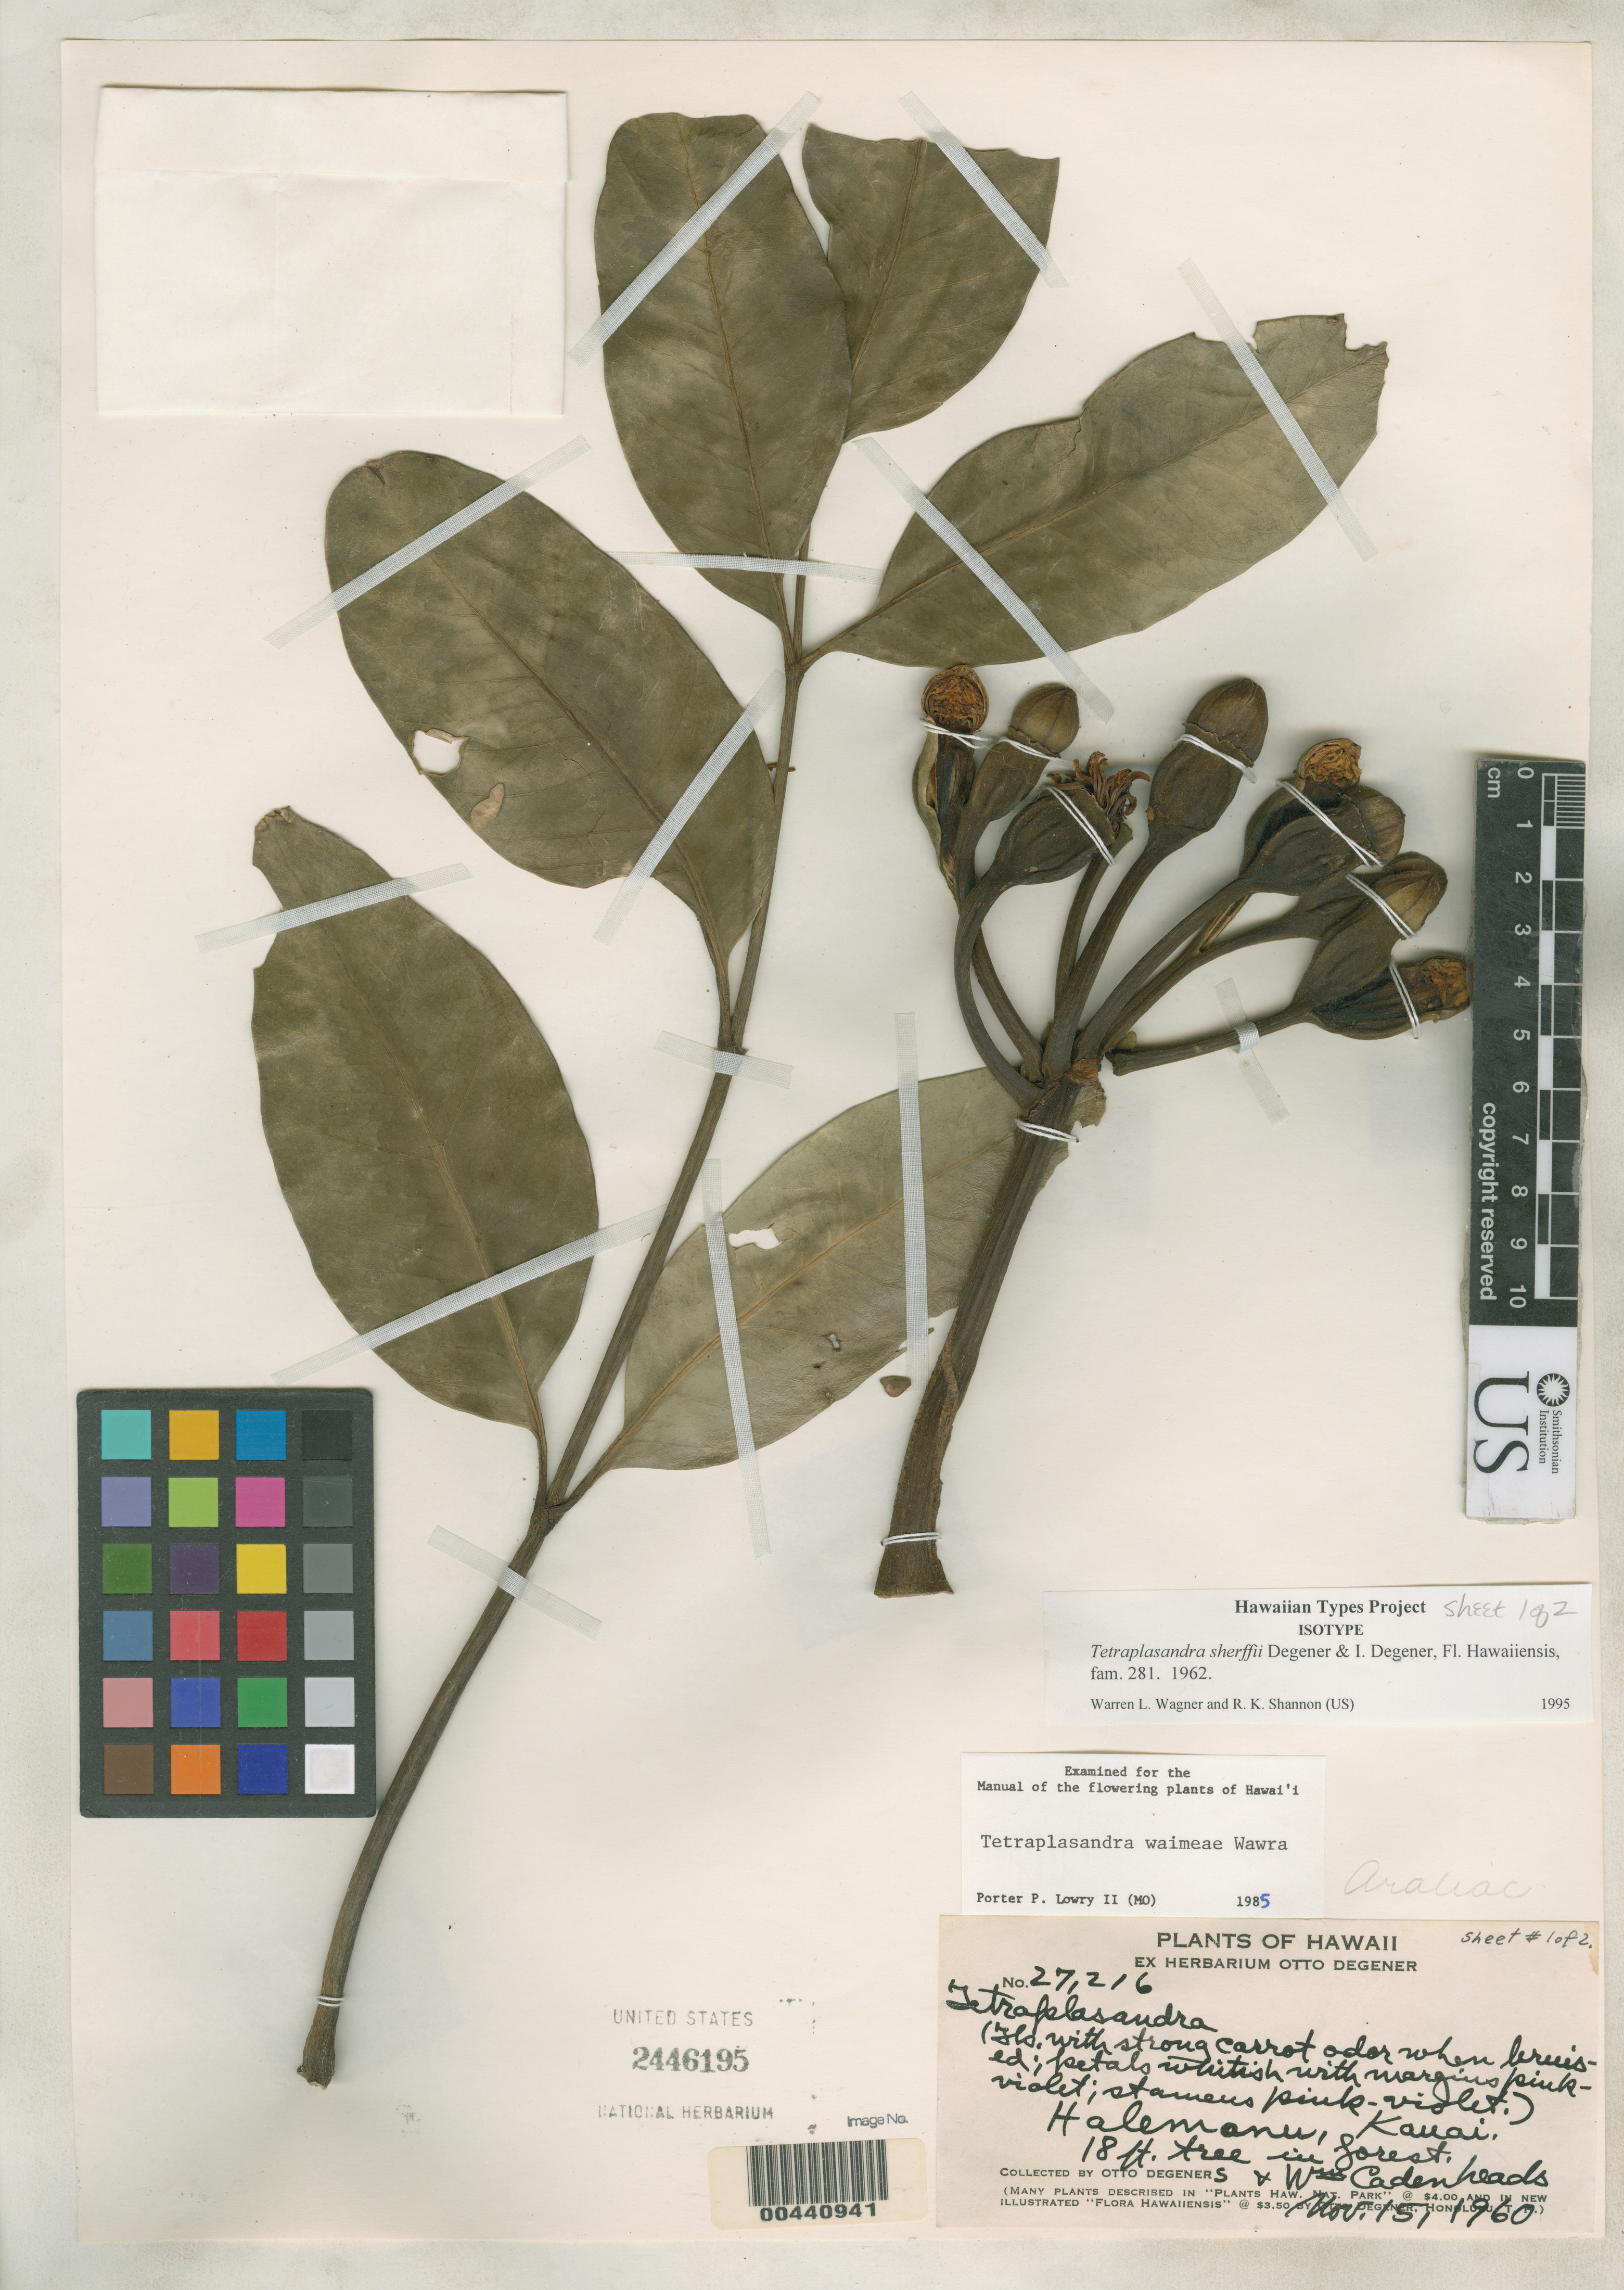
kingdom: Plantae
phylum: Tracheophyta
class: Magnoliopsida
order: Apiales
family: Araliaceae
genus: Tetraplasandra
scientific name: Tetraplasandra sherffii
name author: O. Deg. & I. Deg.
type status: Isotype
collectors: O. Degener & W. Cadenheads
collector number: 27216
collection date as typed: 15 Nov 1960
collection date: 1960-11-15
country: United States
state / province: Hawaii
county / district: Kauai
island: Kaua'i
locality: Halemanu.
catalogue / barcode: US 2446195